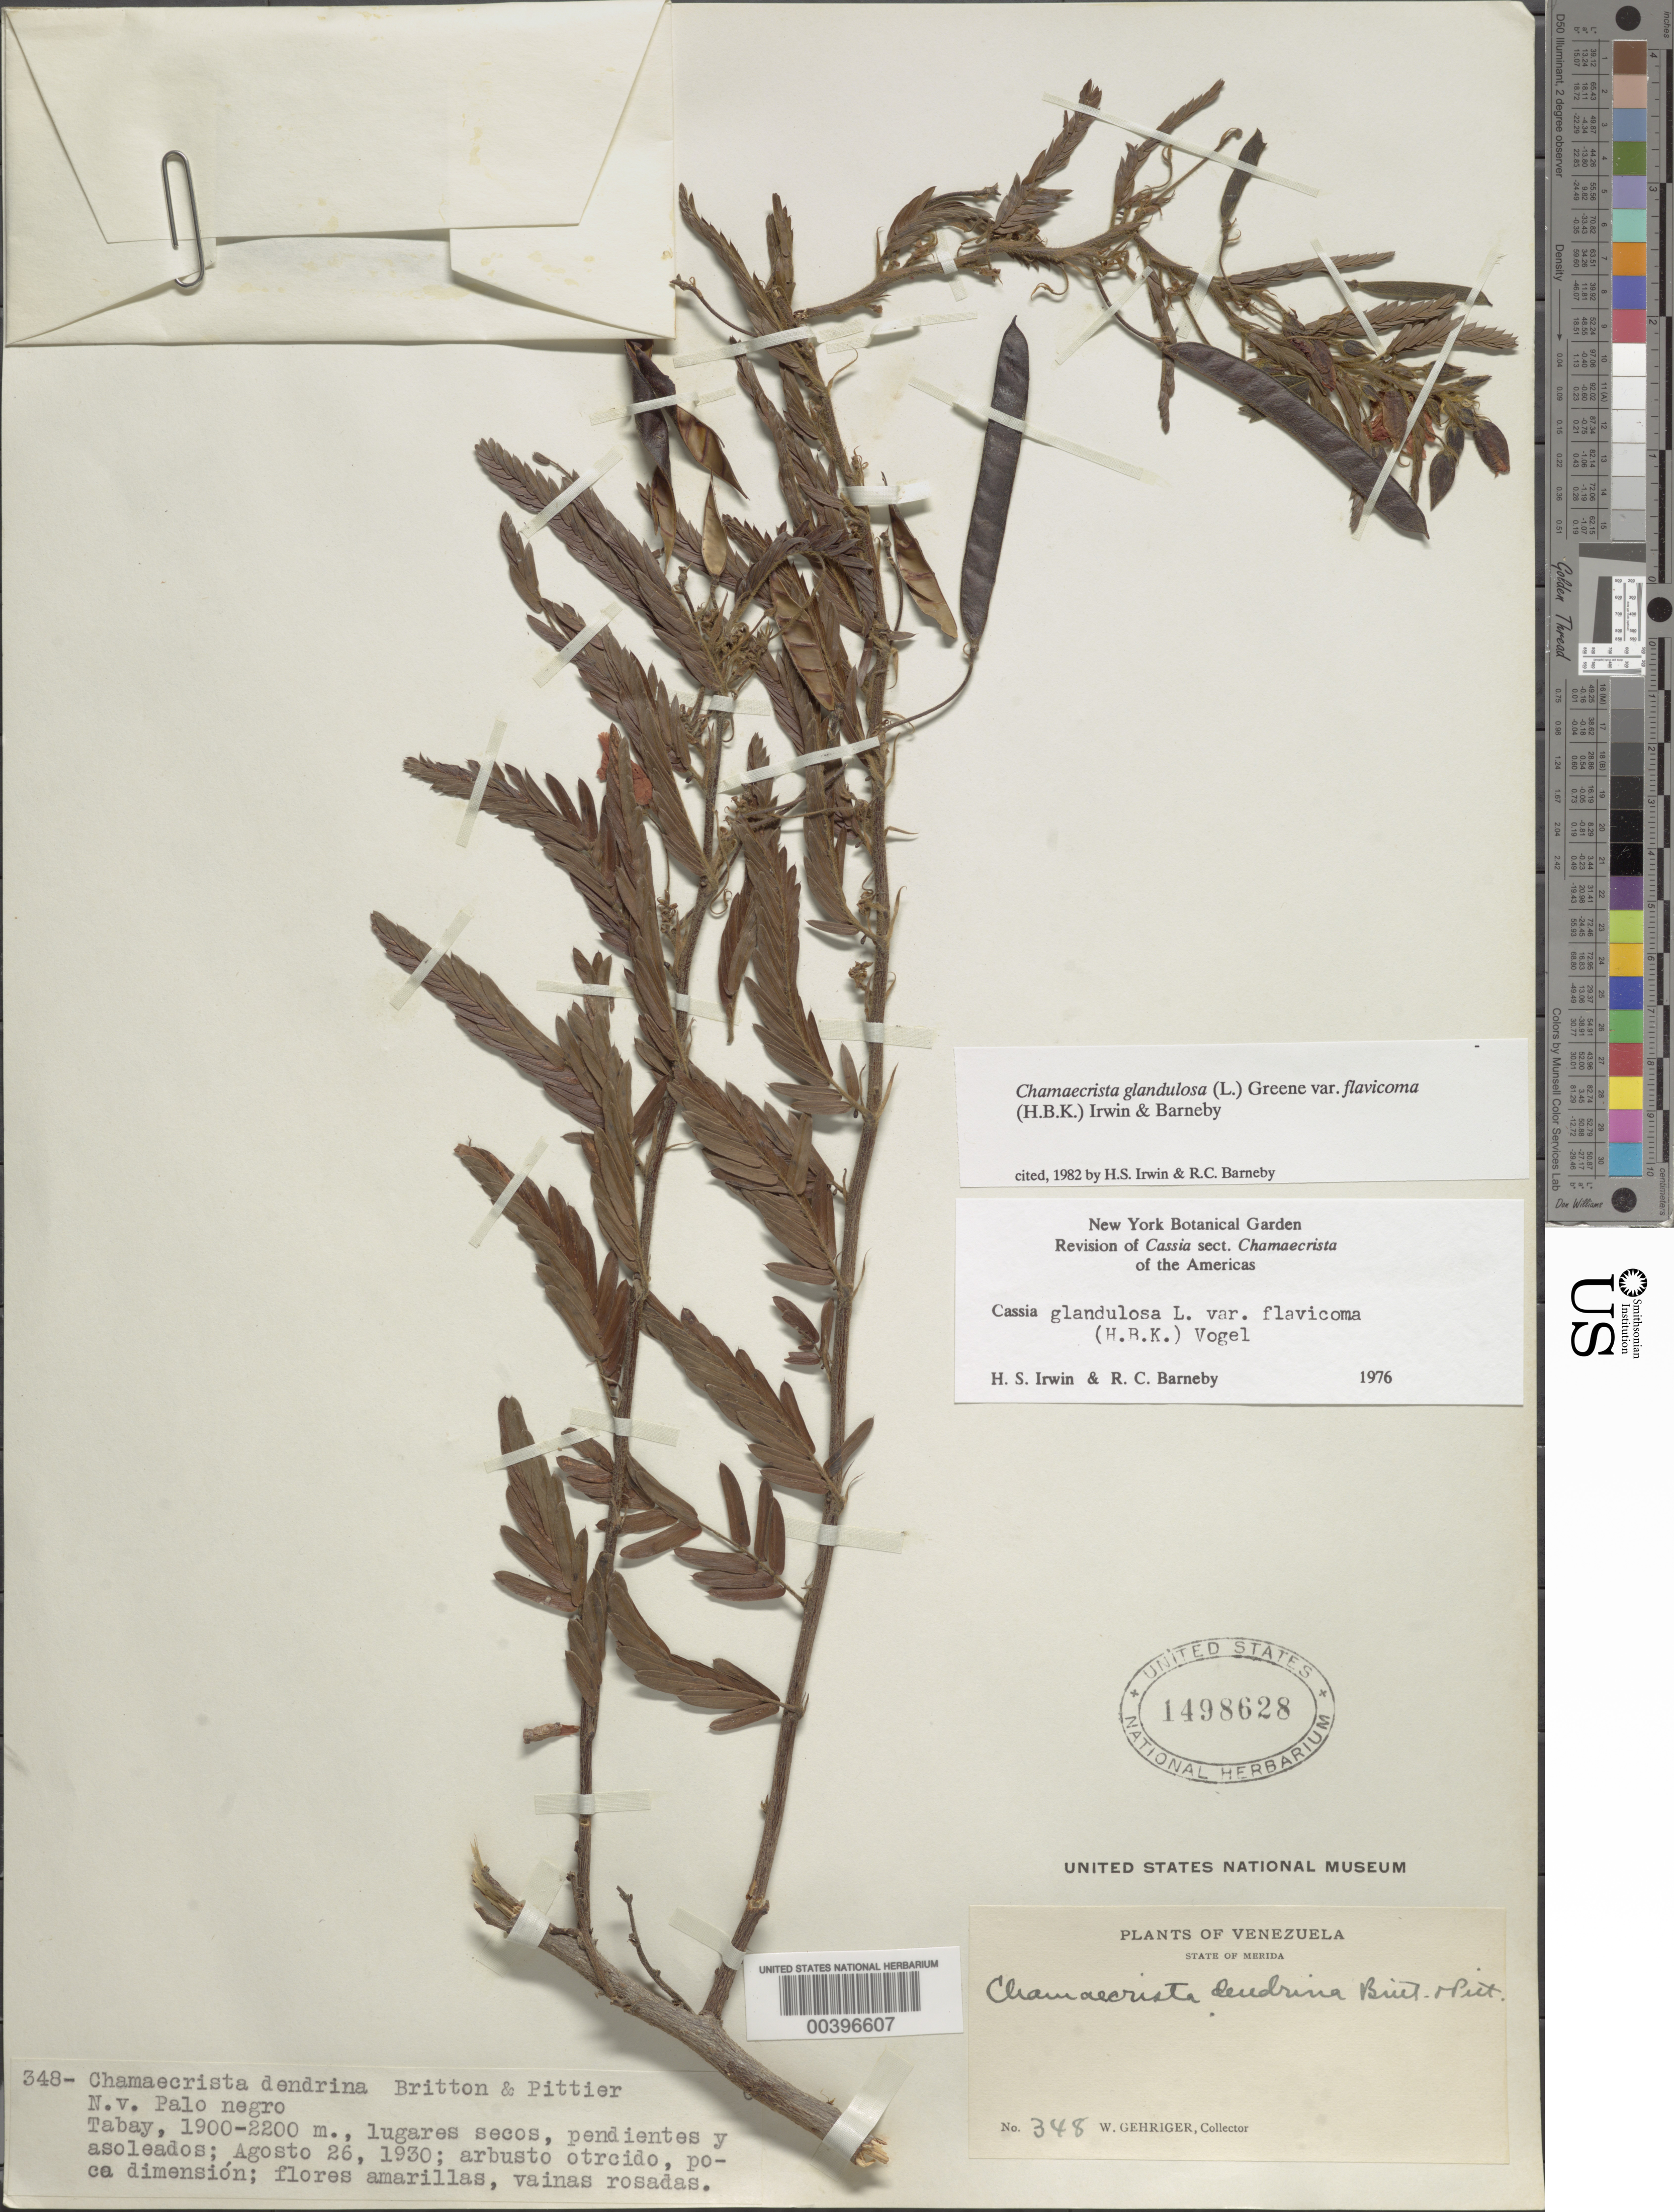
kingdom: Plantae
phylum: Tracheophyta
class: Magnoliopsida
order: Fabales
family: Fabaceae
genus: Chamaecrista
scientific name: Chamaecrista glandulosa var. flavicoma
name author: (Kunth) H.S. Irwin & Barneby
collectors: W. Gehriger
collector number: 348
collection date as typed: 26 Aug 1930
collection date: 1930-08-26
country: Venezuela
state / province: Mérida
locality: Tobay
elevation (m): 1900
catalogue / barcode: US 1498628